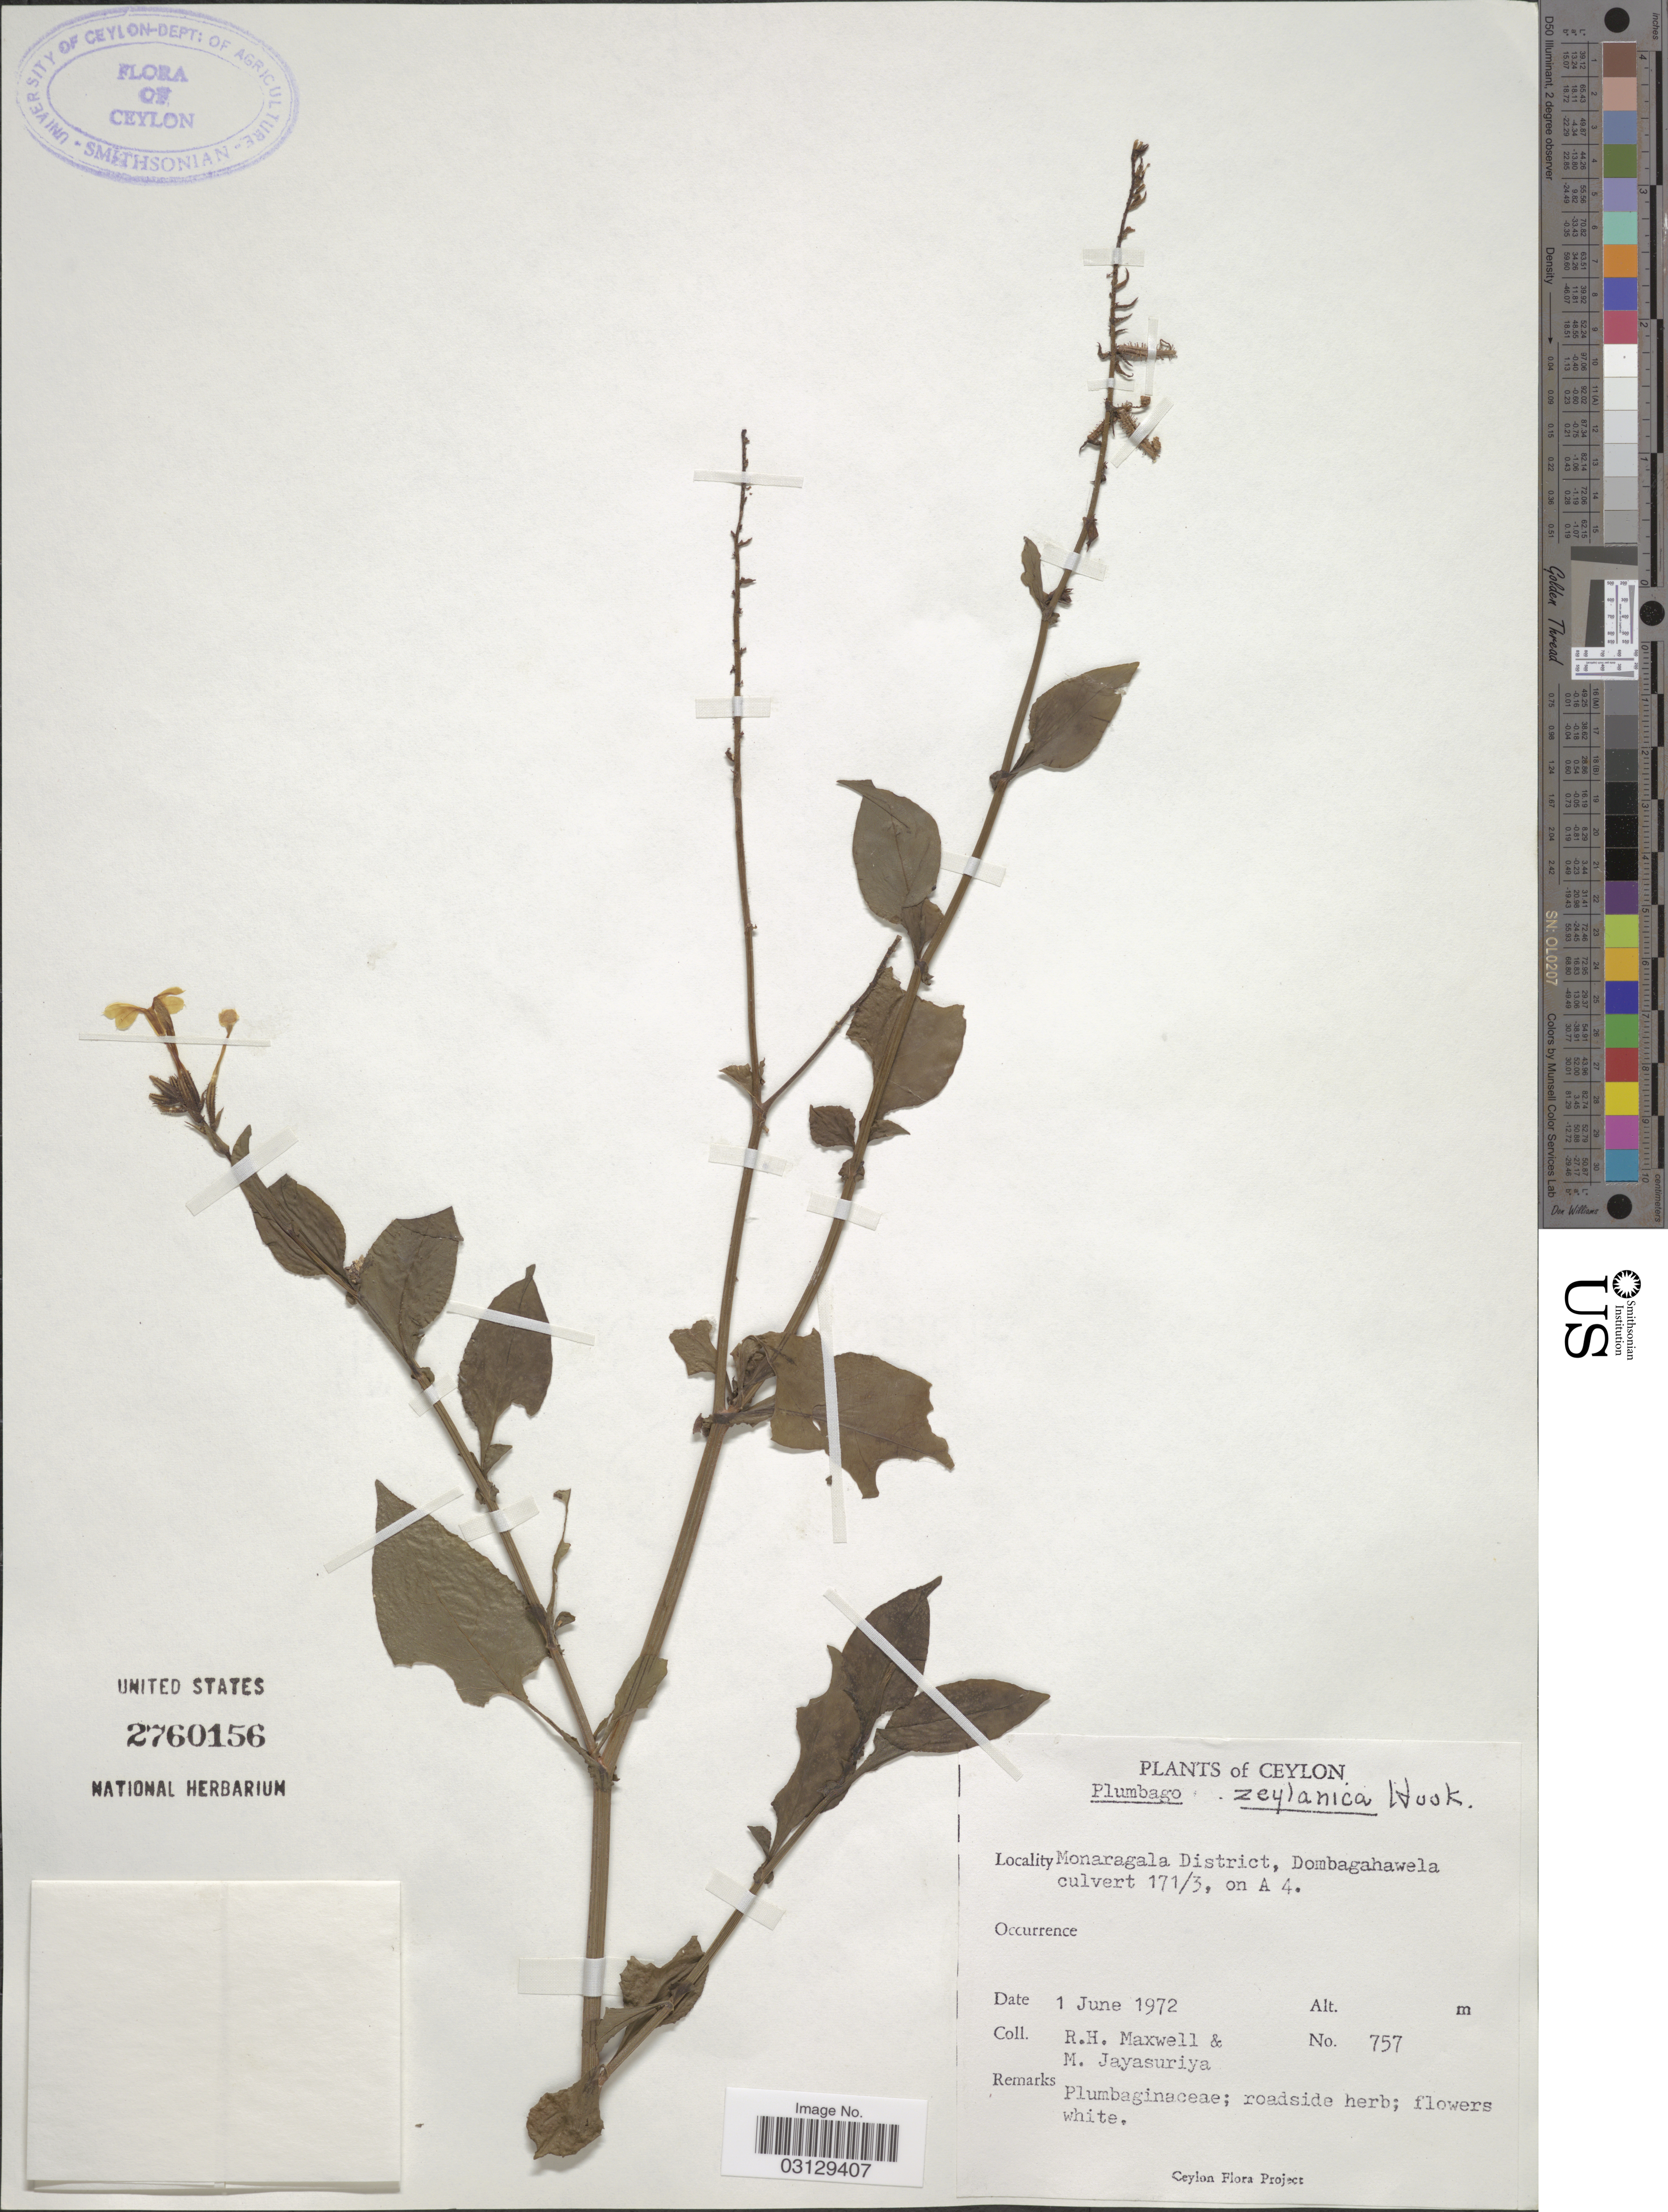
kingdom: Plantae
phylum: Tracheophyta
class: Magnoliopsida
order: Caryophyllales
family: Plumbaginaceae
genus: Plumbago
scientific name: Plumbago zeylanica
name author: L.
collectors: R. Maxwell & M. Jayasuriya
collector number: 757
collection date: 1972-06-01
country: Sri Lanka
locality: Ceylon. Monaragala District, Dombagahawela culvert 171/3, on A 4.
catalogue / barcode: US 2760156